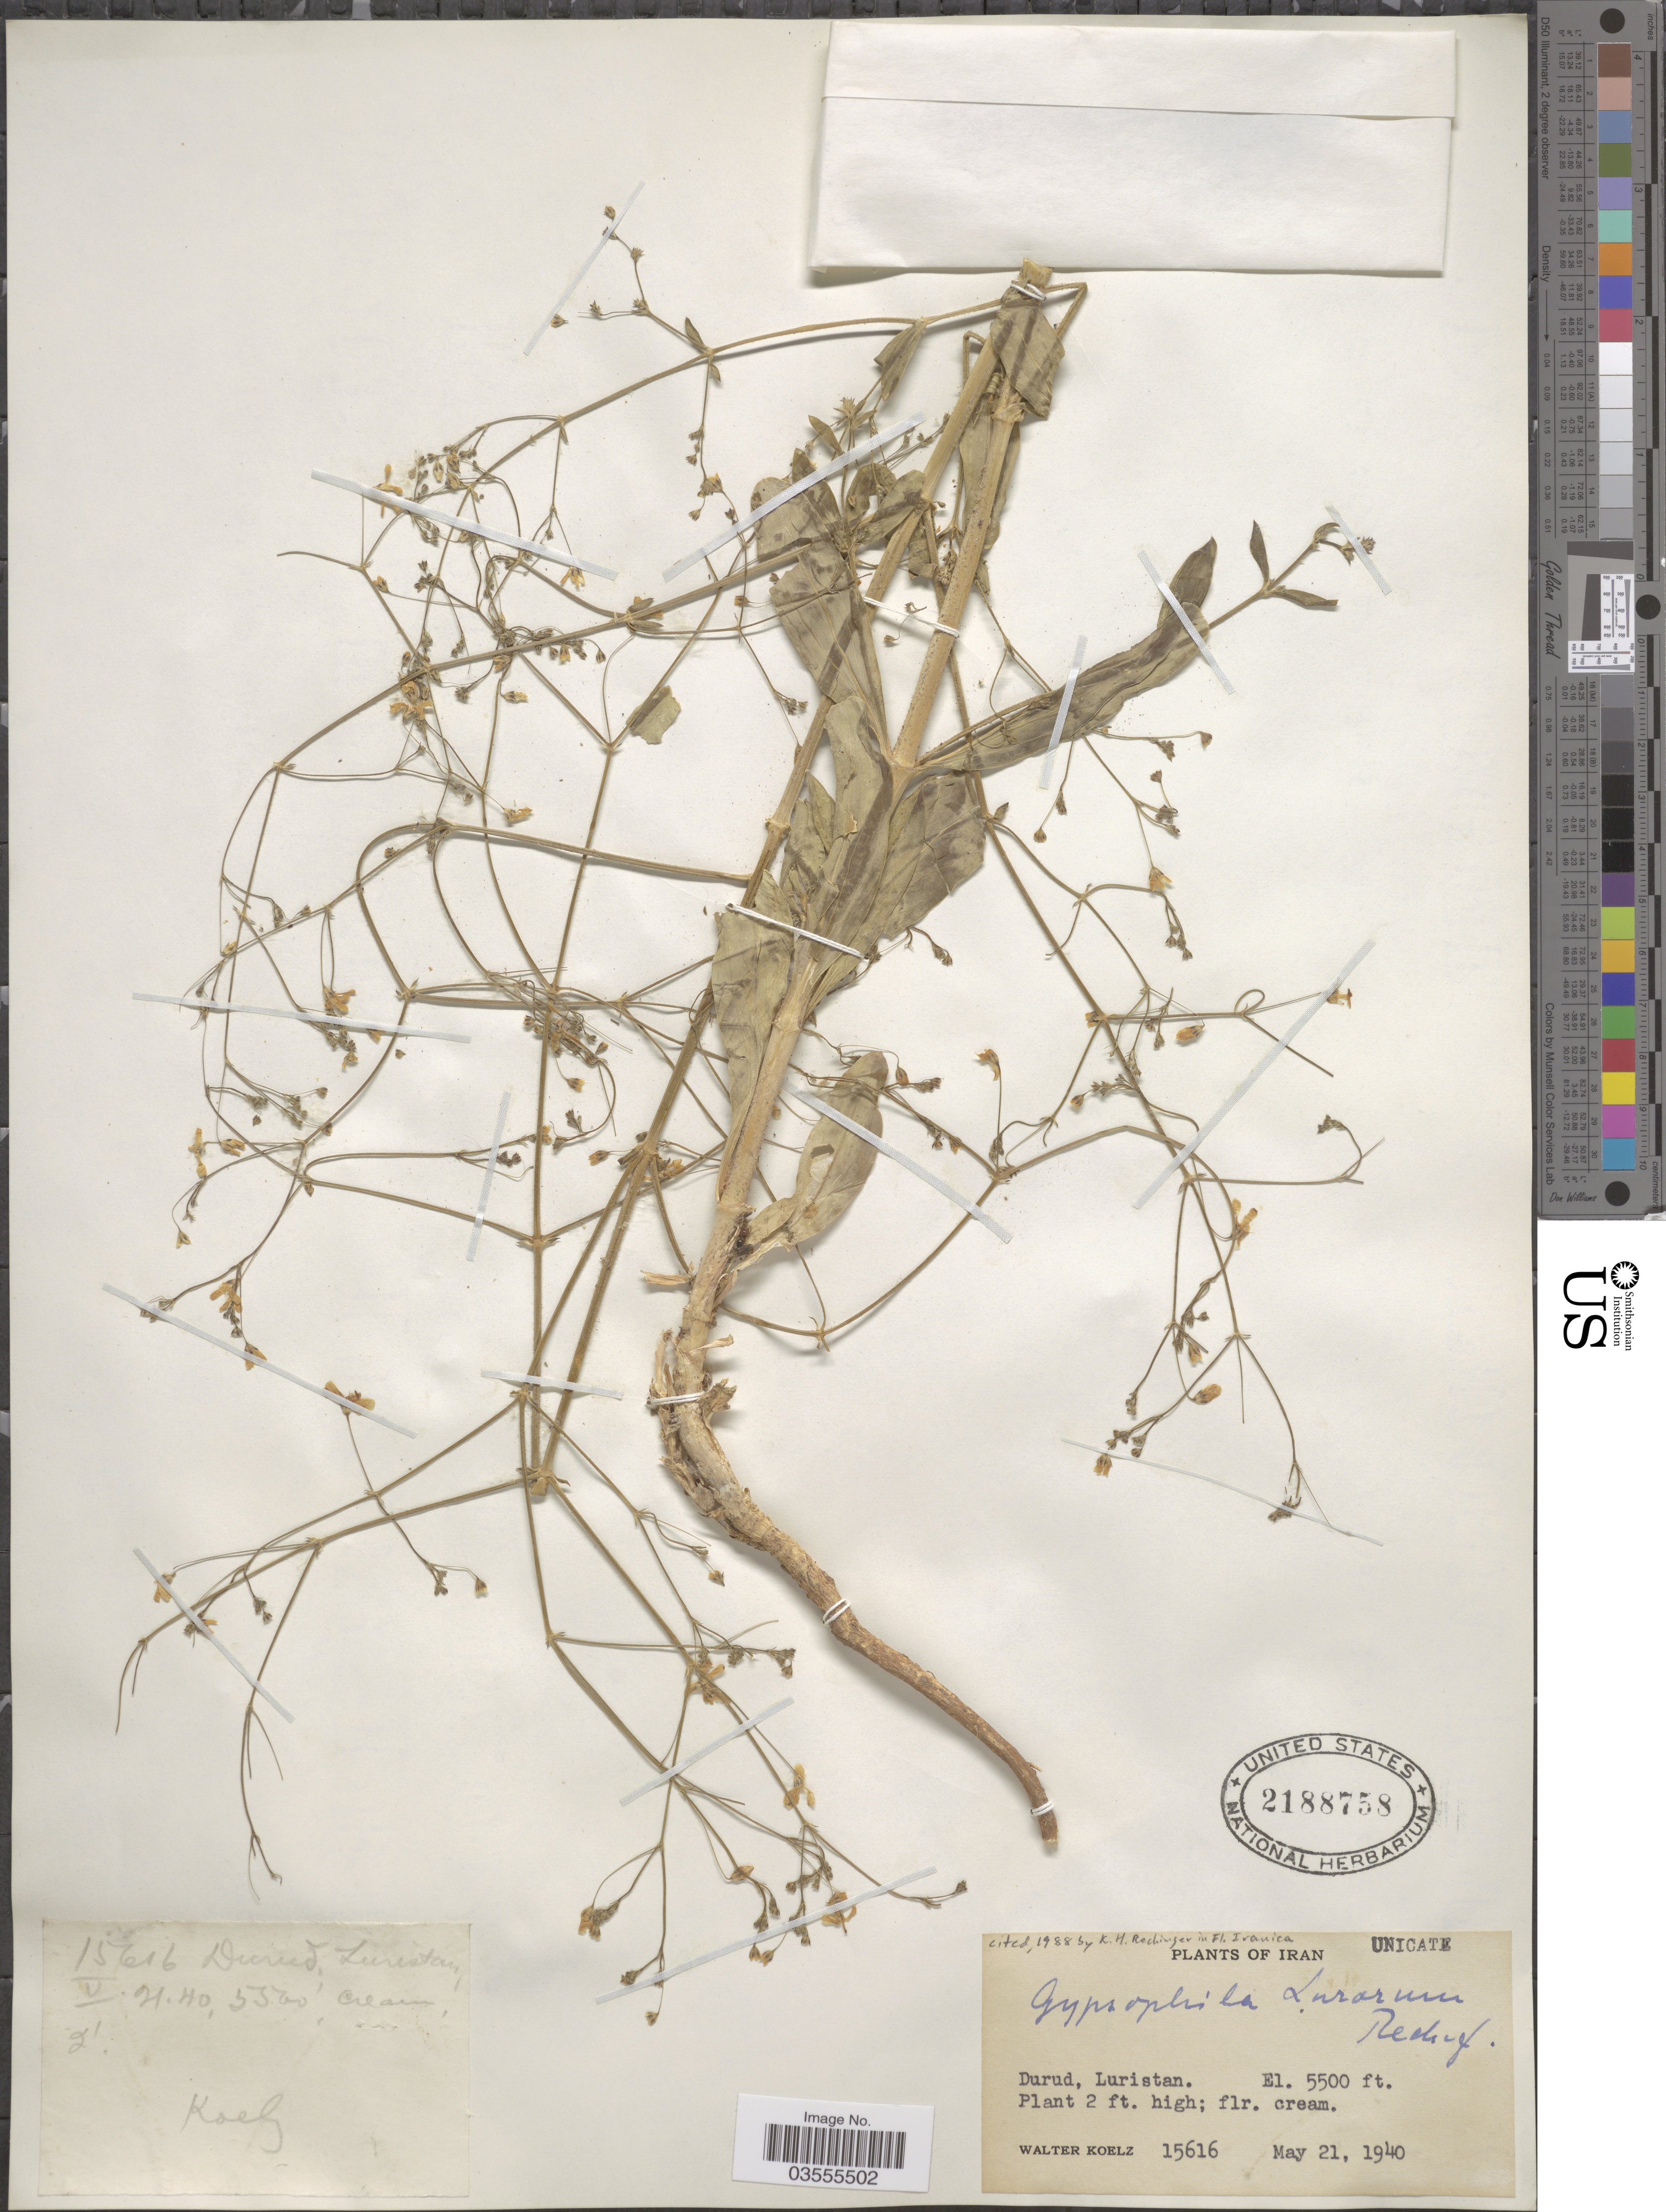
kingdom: Plantae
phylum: Tracheophyta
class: Magnoliopsida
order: Caryophyllales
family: Caryophyllaceae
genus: Gypsophila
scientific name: Gypsophila lurorum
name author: Rech. f.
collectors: W. N. Koelz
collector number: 15616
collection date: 1940-05-21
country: Iran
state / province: Lorestan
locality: Durud.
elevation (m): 1676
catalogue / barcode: US 2188758